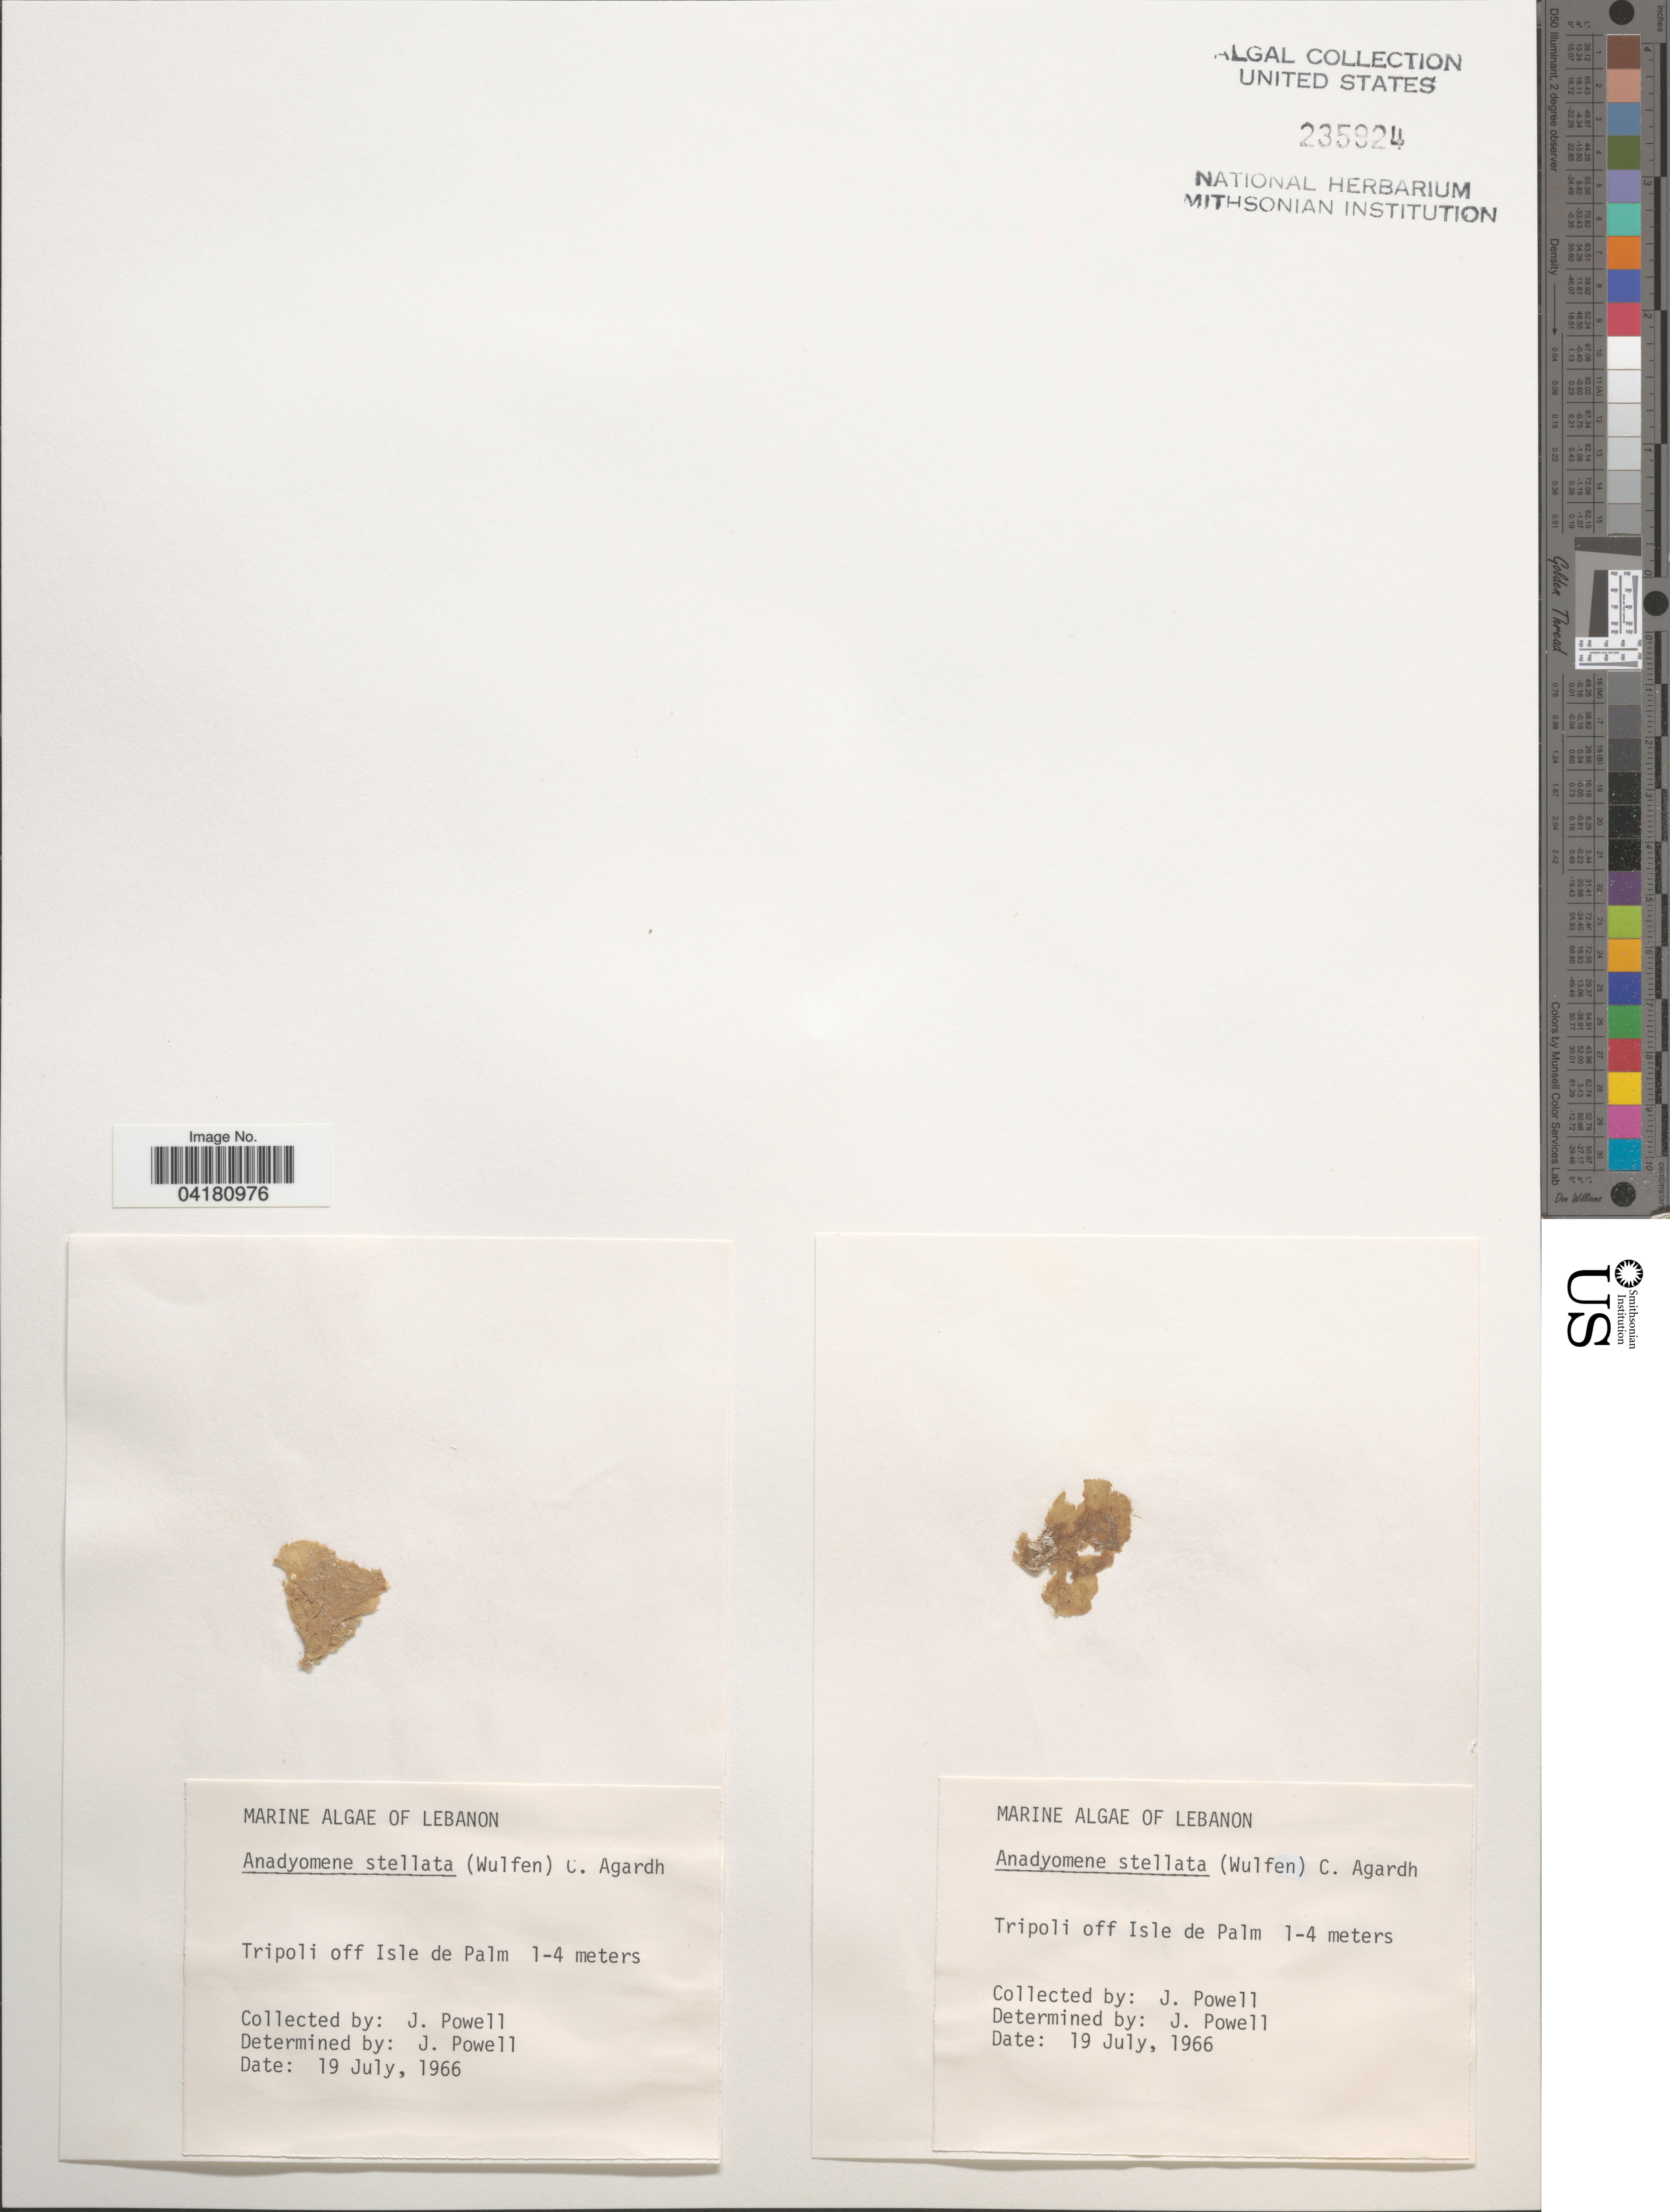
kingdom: Plantae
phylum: Chlorophyta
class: Ulvophyceae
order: Cladophorales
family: Anadyomenaceae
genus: Anadyomene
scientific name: Anadyomene stellata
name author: (Wulfen) C. Agardh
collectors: J. Powell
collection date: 1966-07-19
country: Lebanon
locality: Tripoli off Isle de Palm 1-4 meters.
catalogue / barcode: US 235924